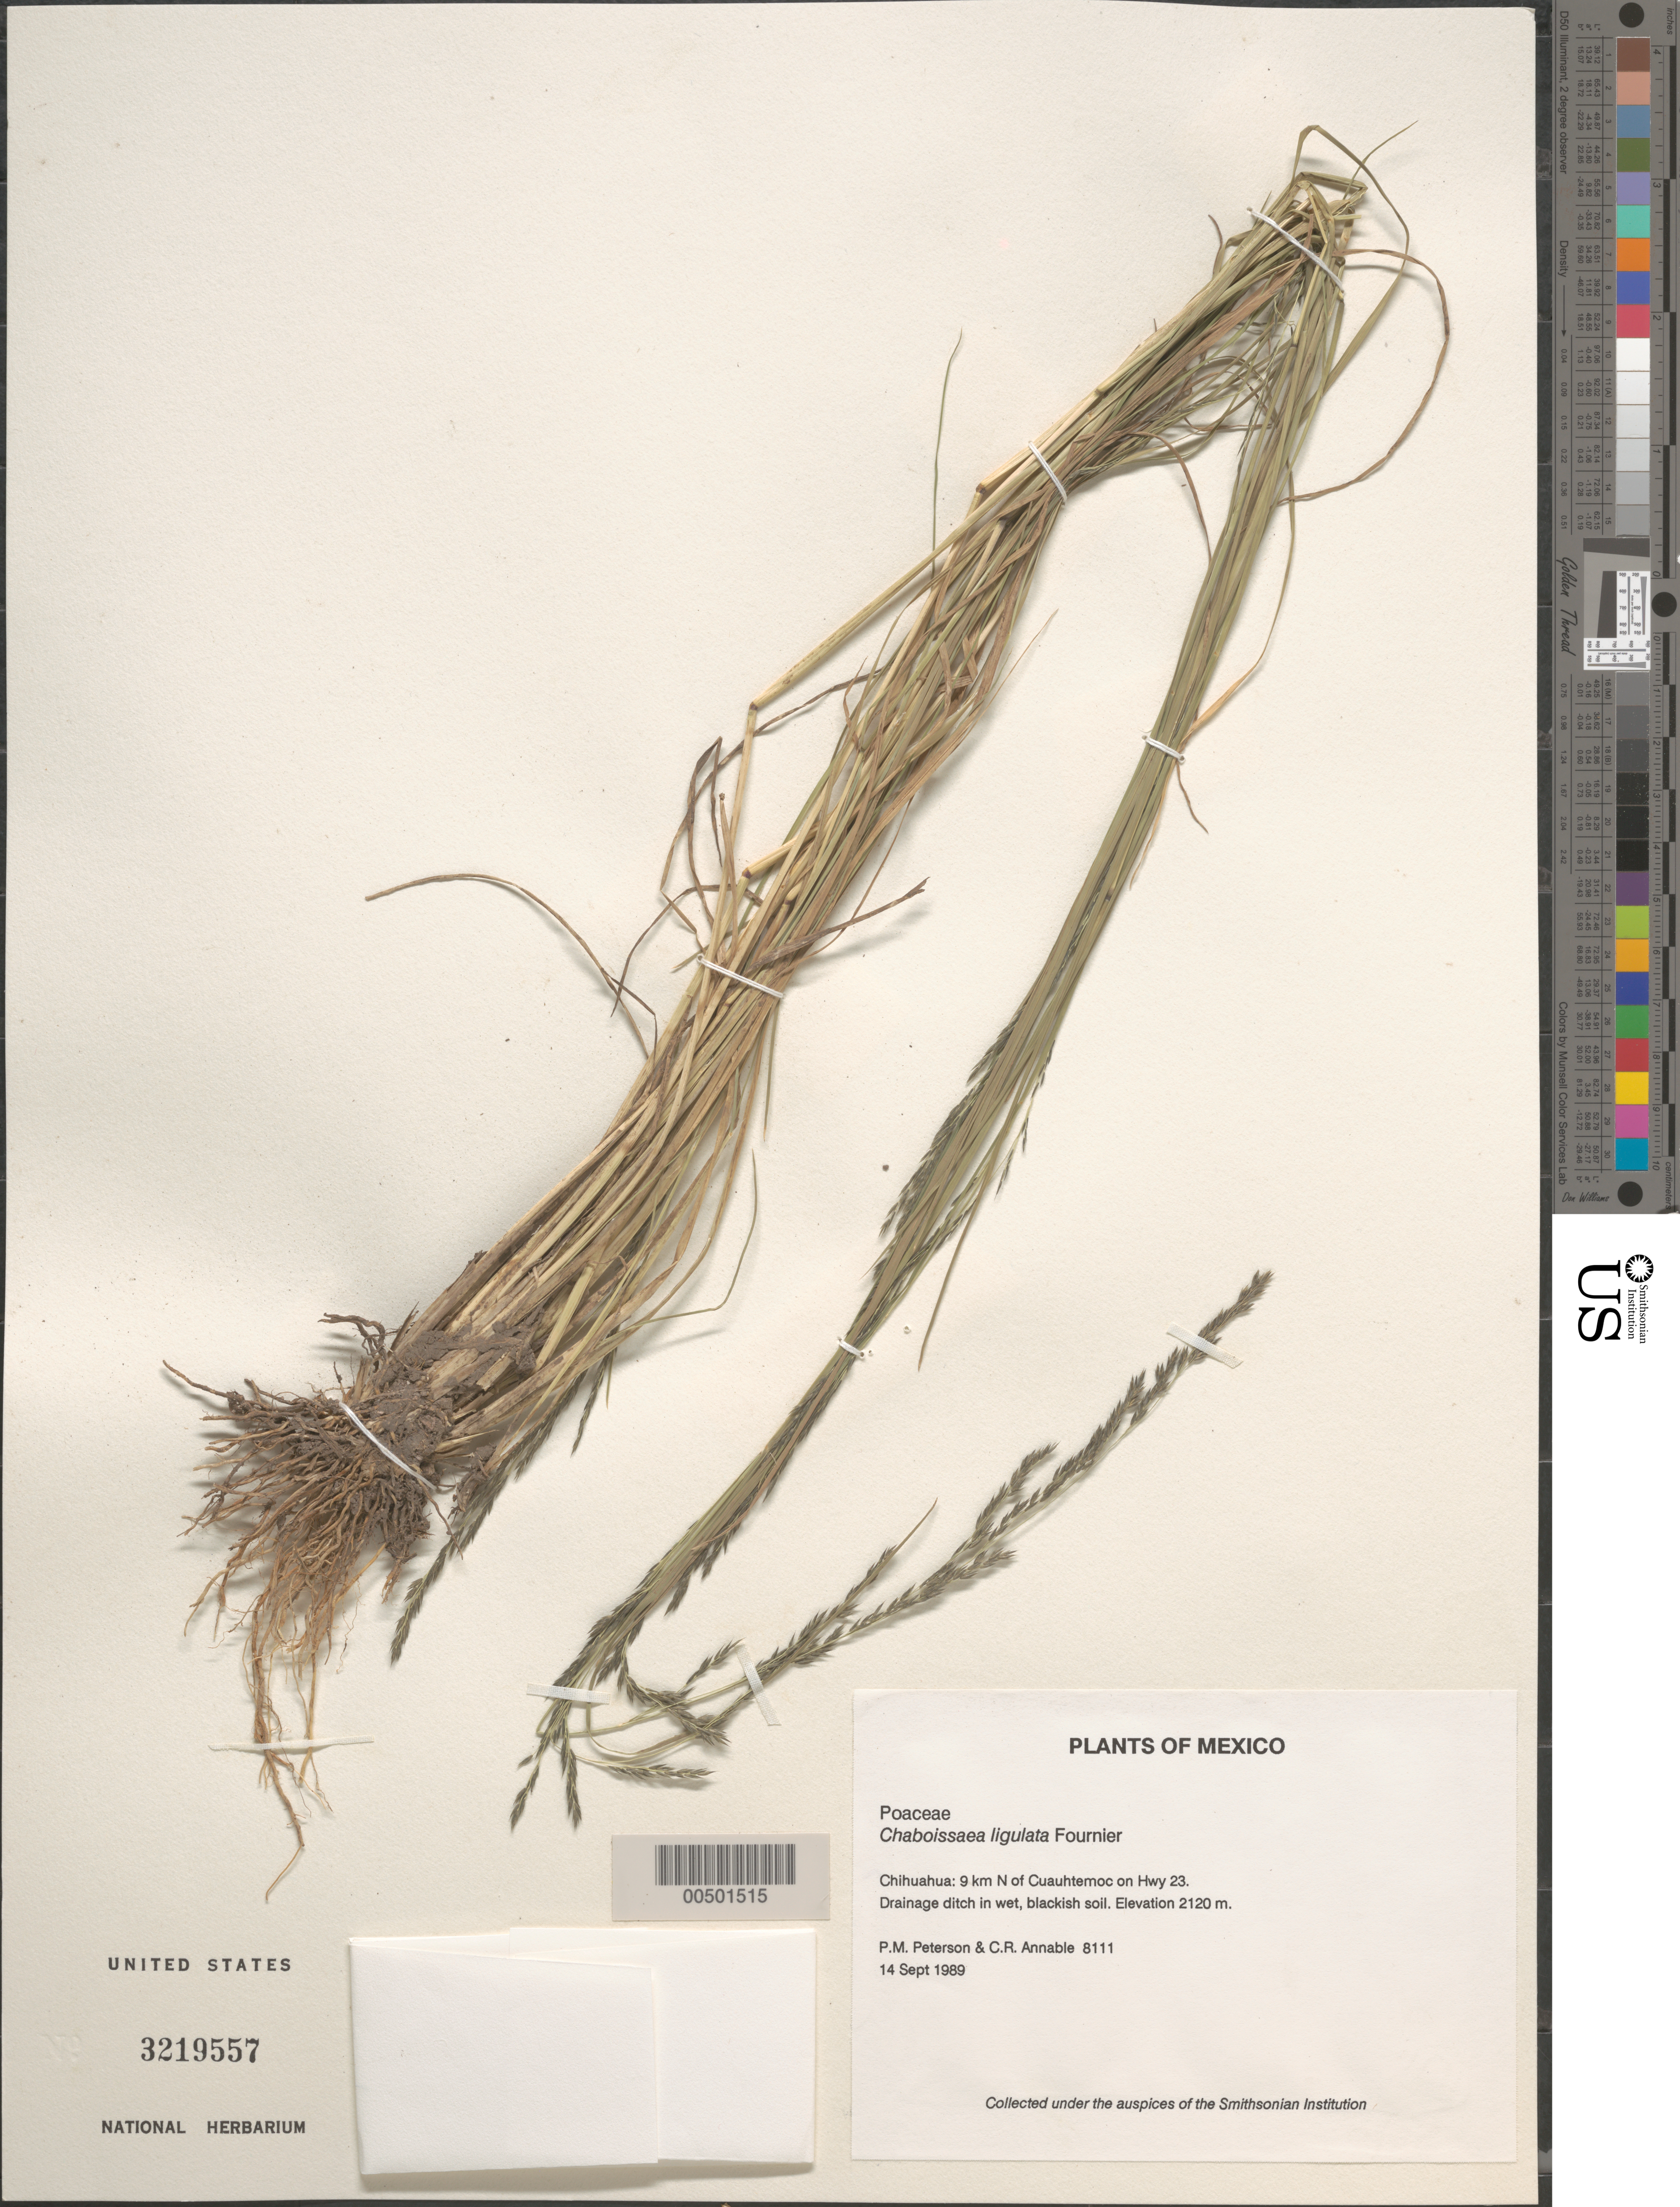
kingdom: Plantae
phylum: Tracheophyta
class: Liliopsida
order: Poales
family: Poaceae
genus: Chaboissaea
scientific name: Chaboissaea ligulata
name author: E. Fourn.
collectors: P. M. Peterson & C. R. Annable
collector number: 08111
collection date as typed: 14 Sep 1989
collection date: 1989-09-14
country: Mexico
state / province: Chihuahua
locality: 9 km N of Cuauhtemoc on Mex 23.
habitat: Drainage ditch in wet, blackish soil.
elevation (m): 2120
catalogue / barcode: US 3219557